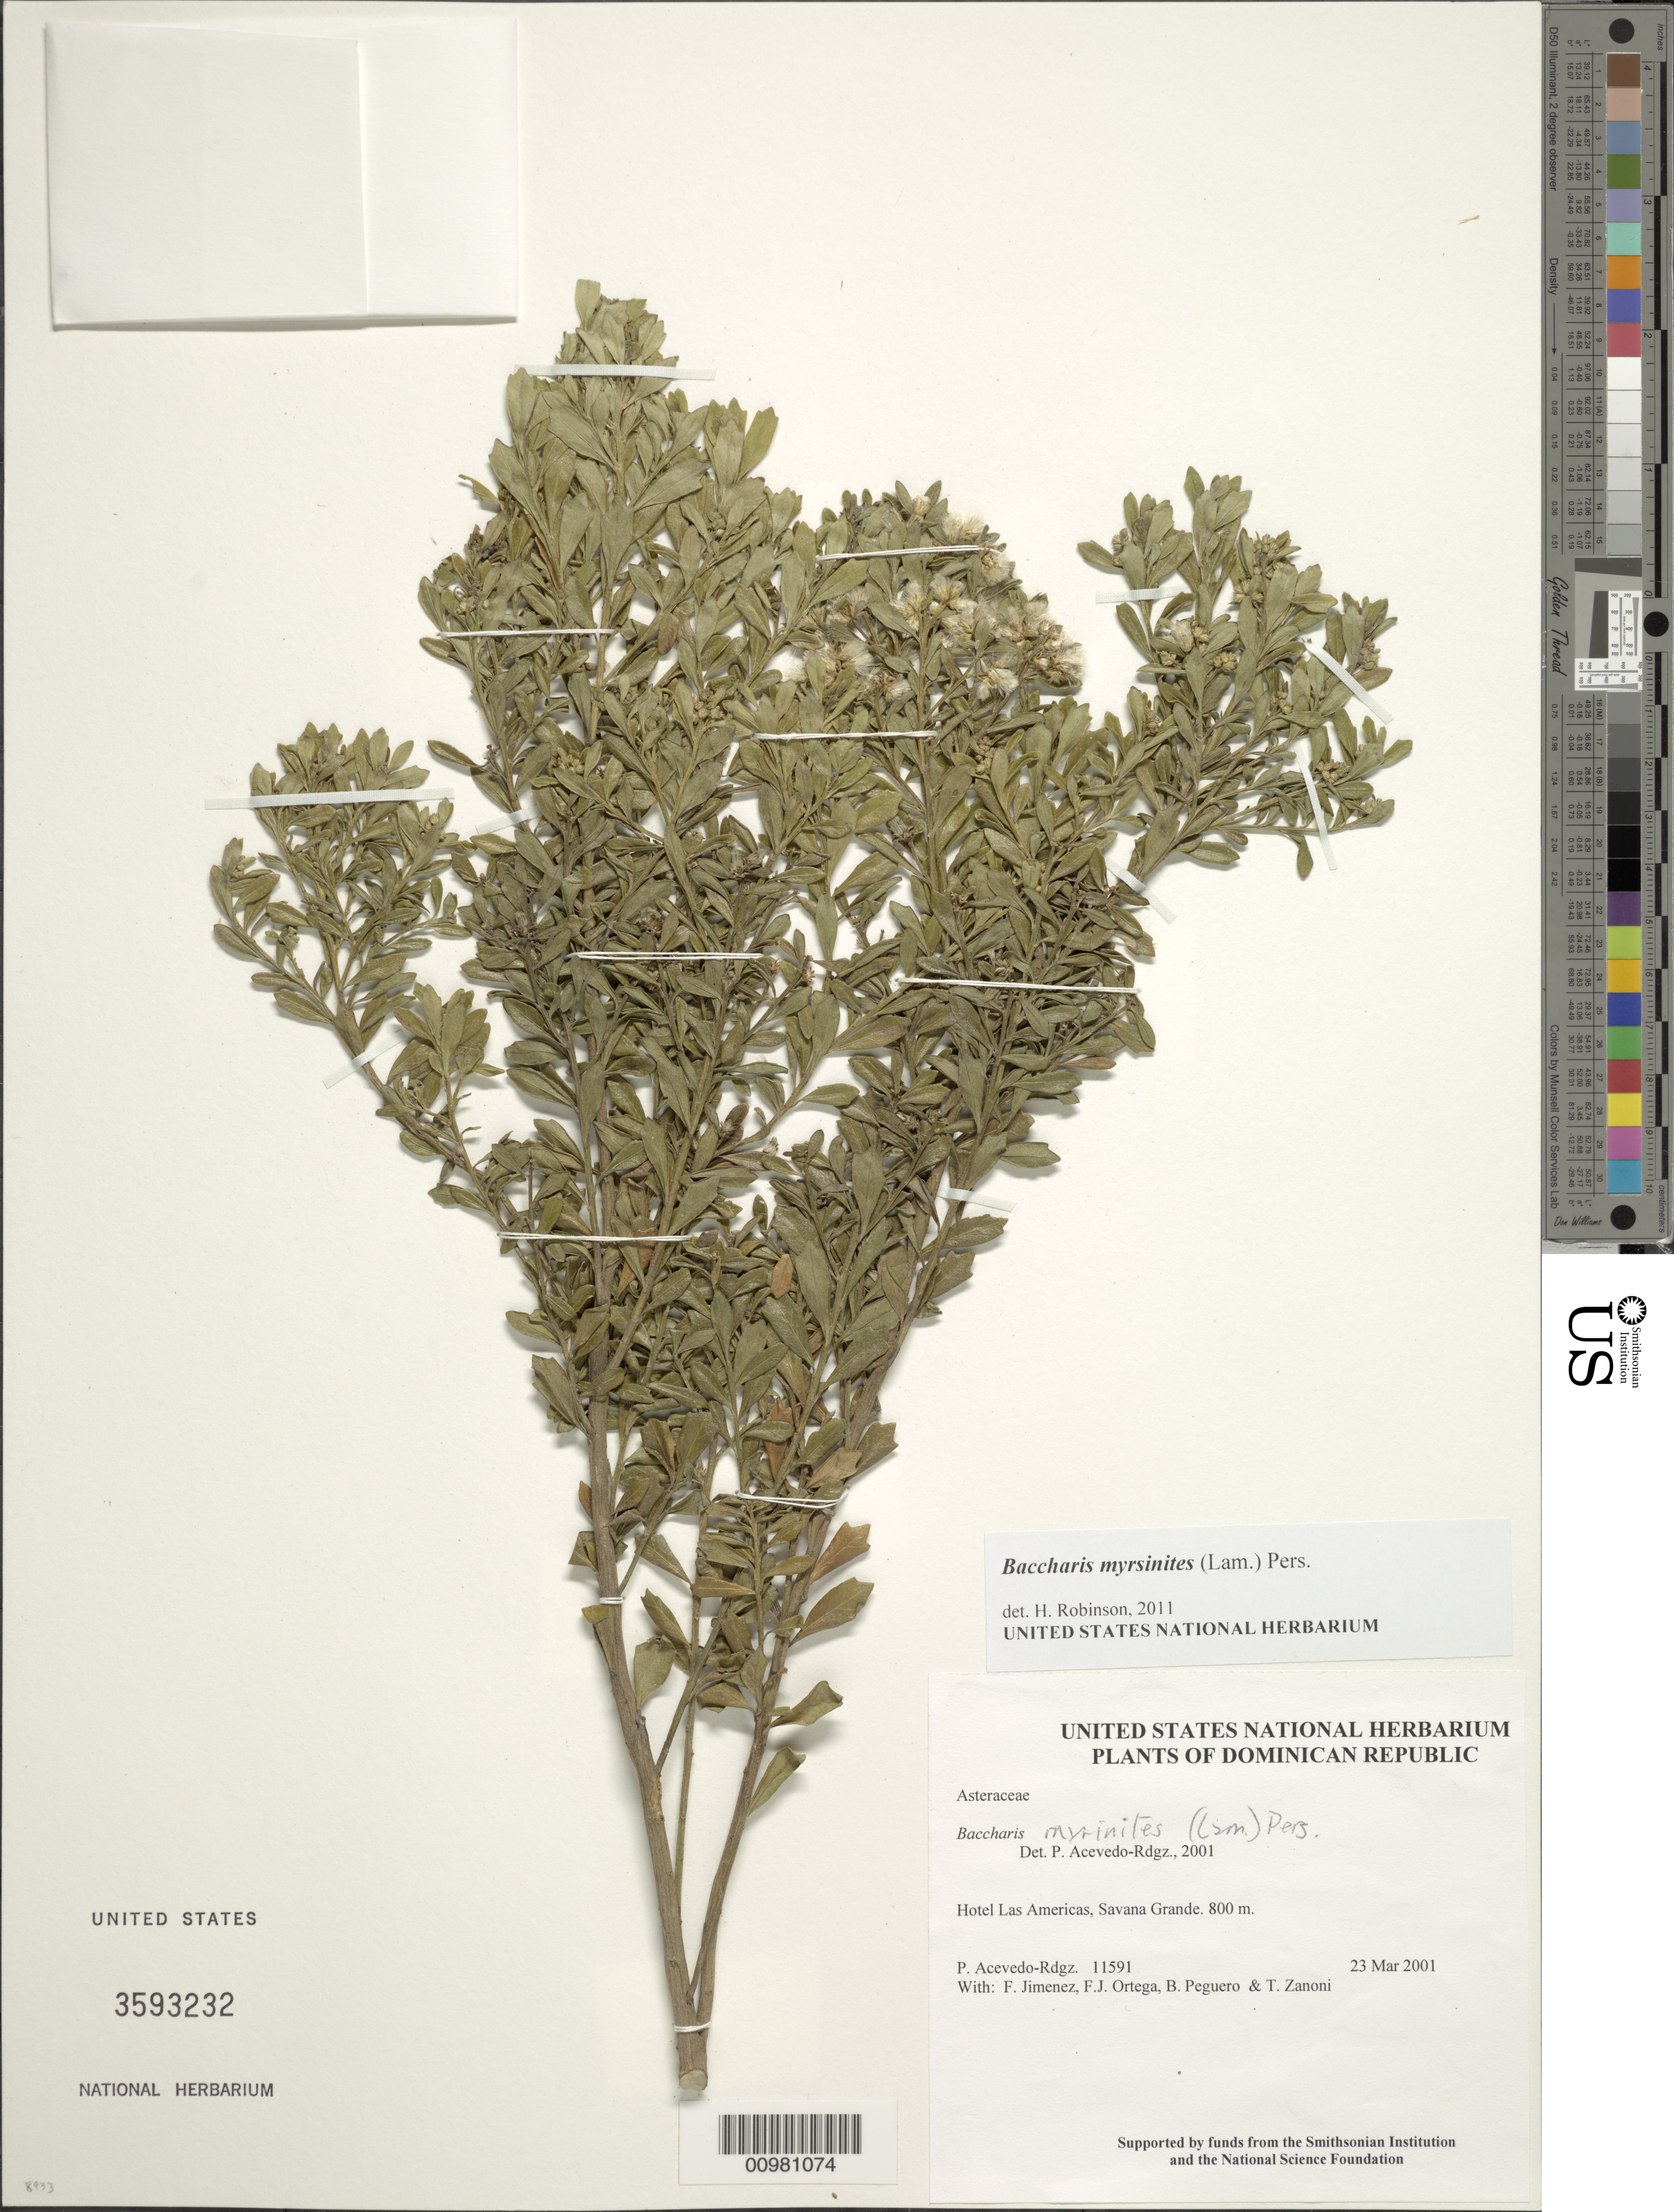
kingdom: Plantae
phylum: Tracheophyta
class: Magnoliopsida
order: Asterales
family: Asteraceae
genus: Baccharis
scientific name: Baccharis myrsinites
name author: Pers.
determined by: Robinson, Harold E., (US)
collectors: P. Acevedo-Rodr., F. Jimenez, F. J. Ortega, B. Peguero & T. A. Zanoni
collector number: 11591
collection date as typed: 23 Mar 2001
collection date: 2001-03-23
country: Dominican Republic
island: Hispaniola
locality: Hotel Las Americas, Savana Grande.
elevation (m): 800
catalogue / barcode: US 3593232